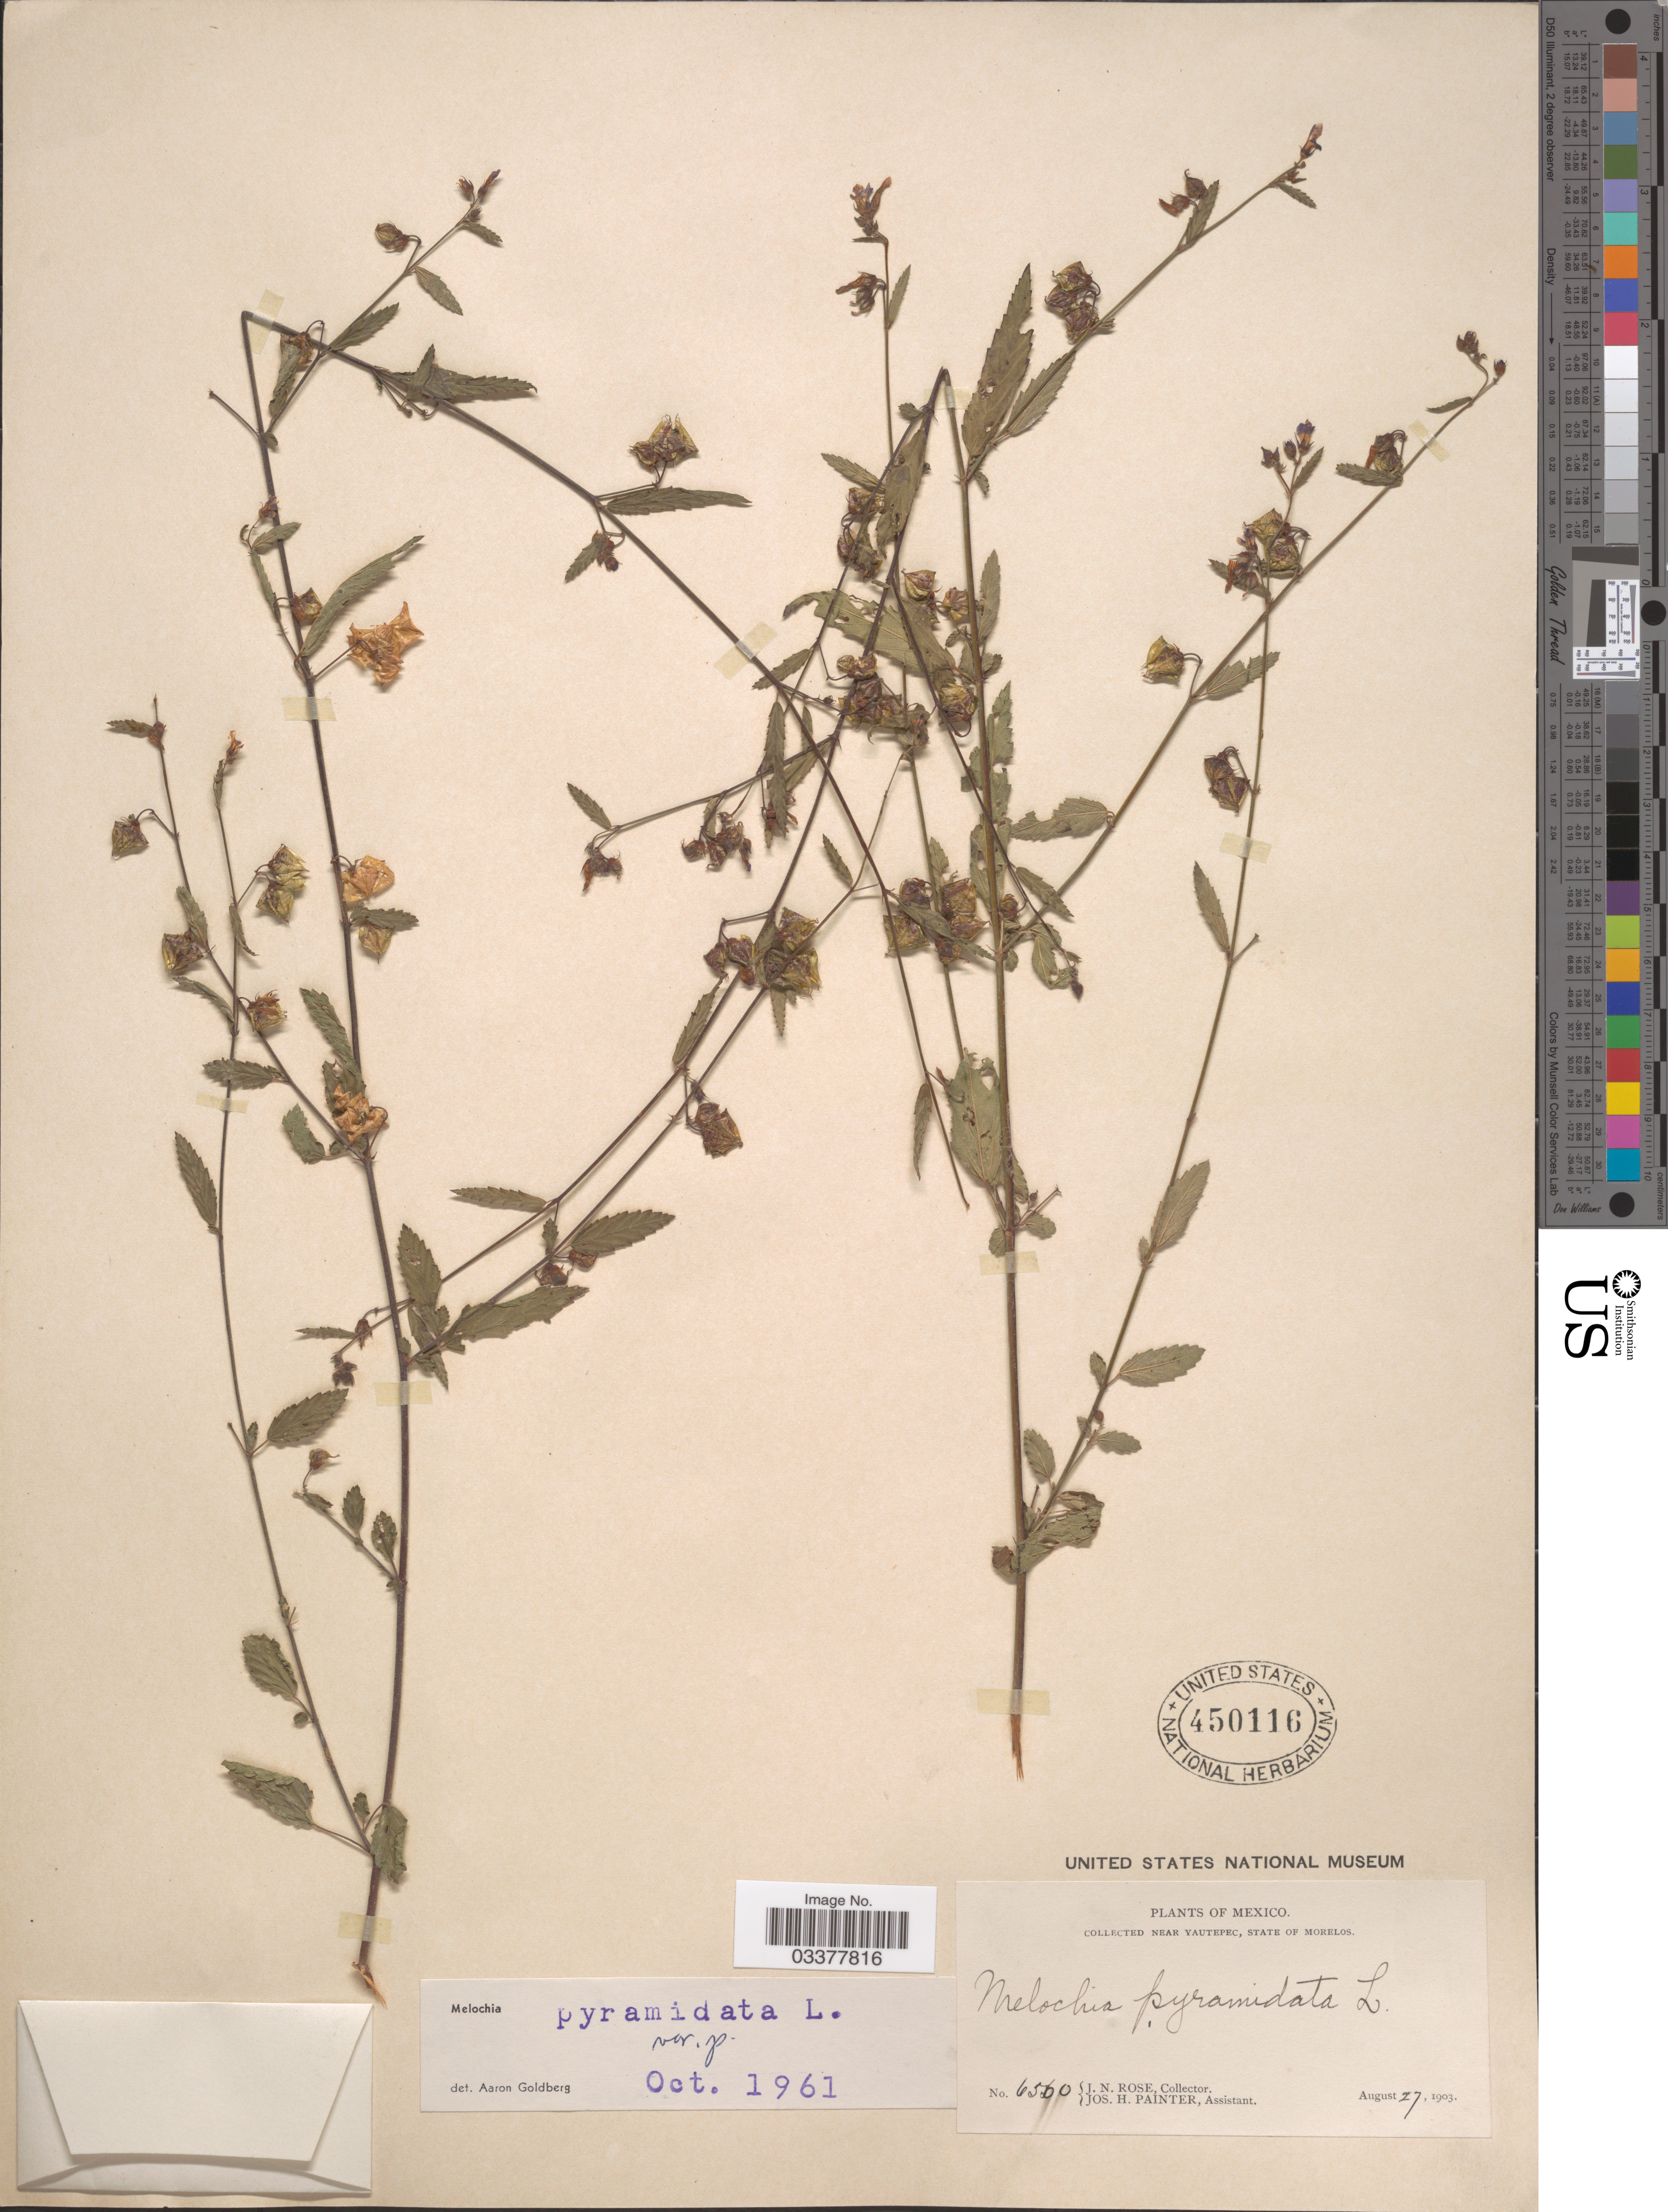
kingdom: Plantae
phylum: Tracheophyta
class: Magnoliopsida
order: Malvales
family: Malvaceae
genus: Melochia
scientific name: Melochia pyramidata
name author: L.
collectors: J. N. Rose & R. Hay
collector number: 6560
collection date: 1903-08-27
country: Mexico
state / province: Morelos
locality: Near Yautepec.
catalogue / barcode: US 450116